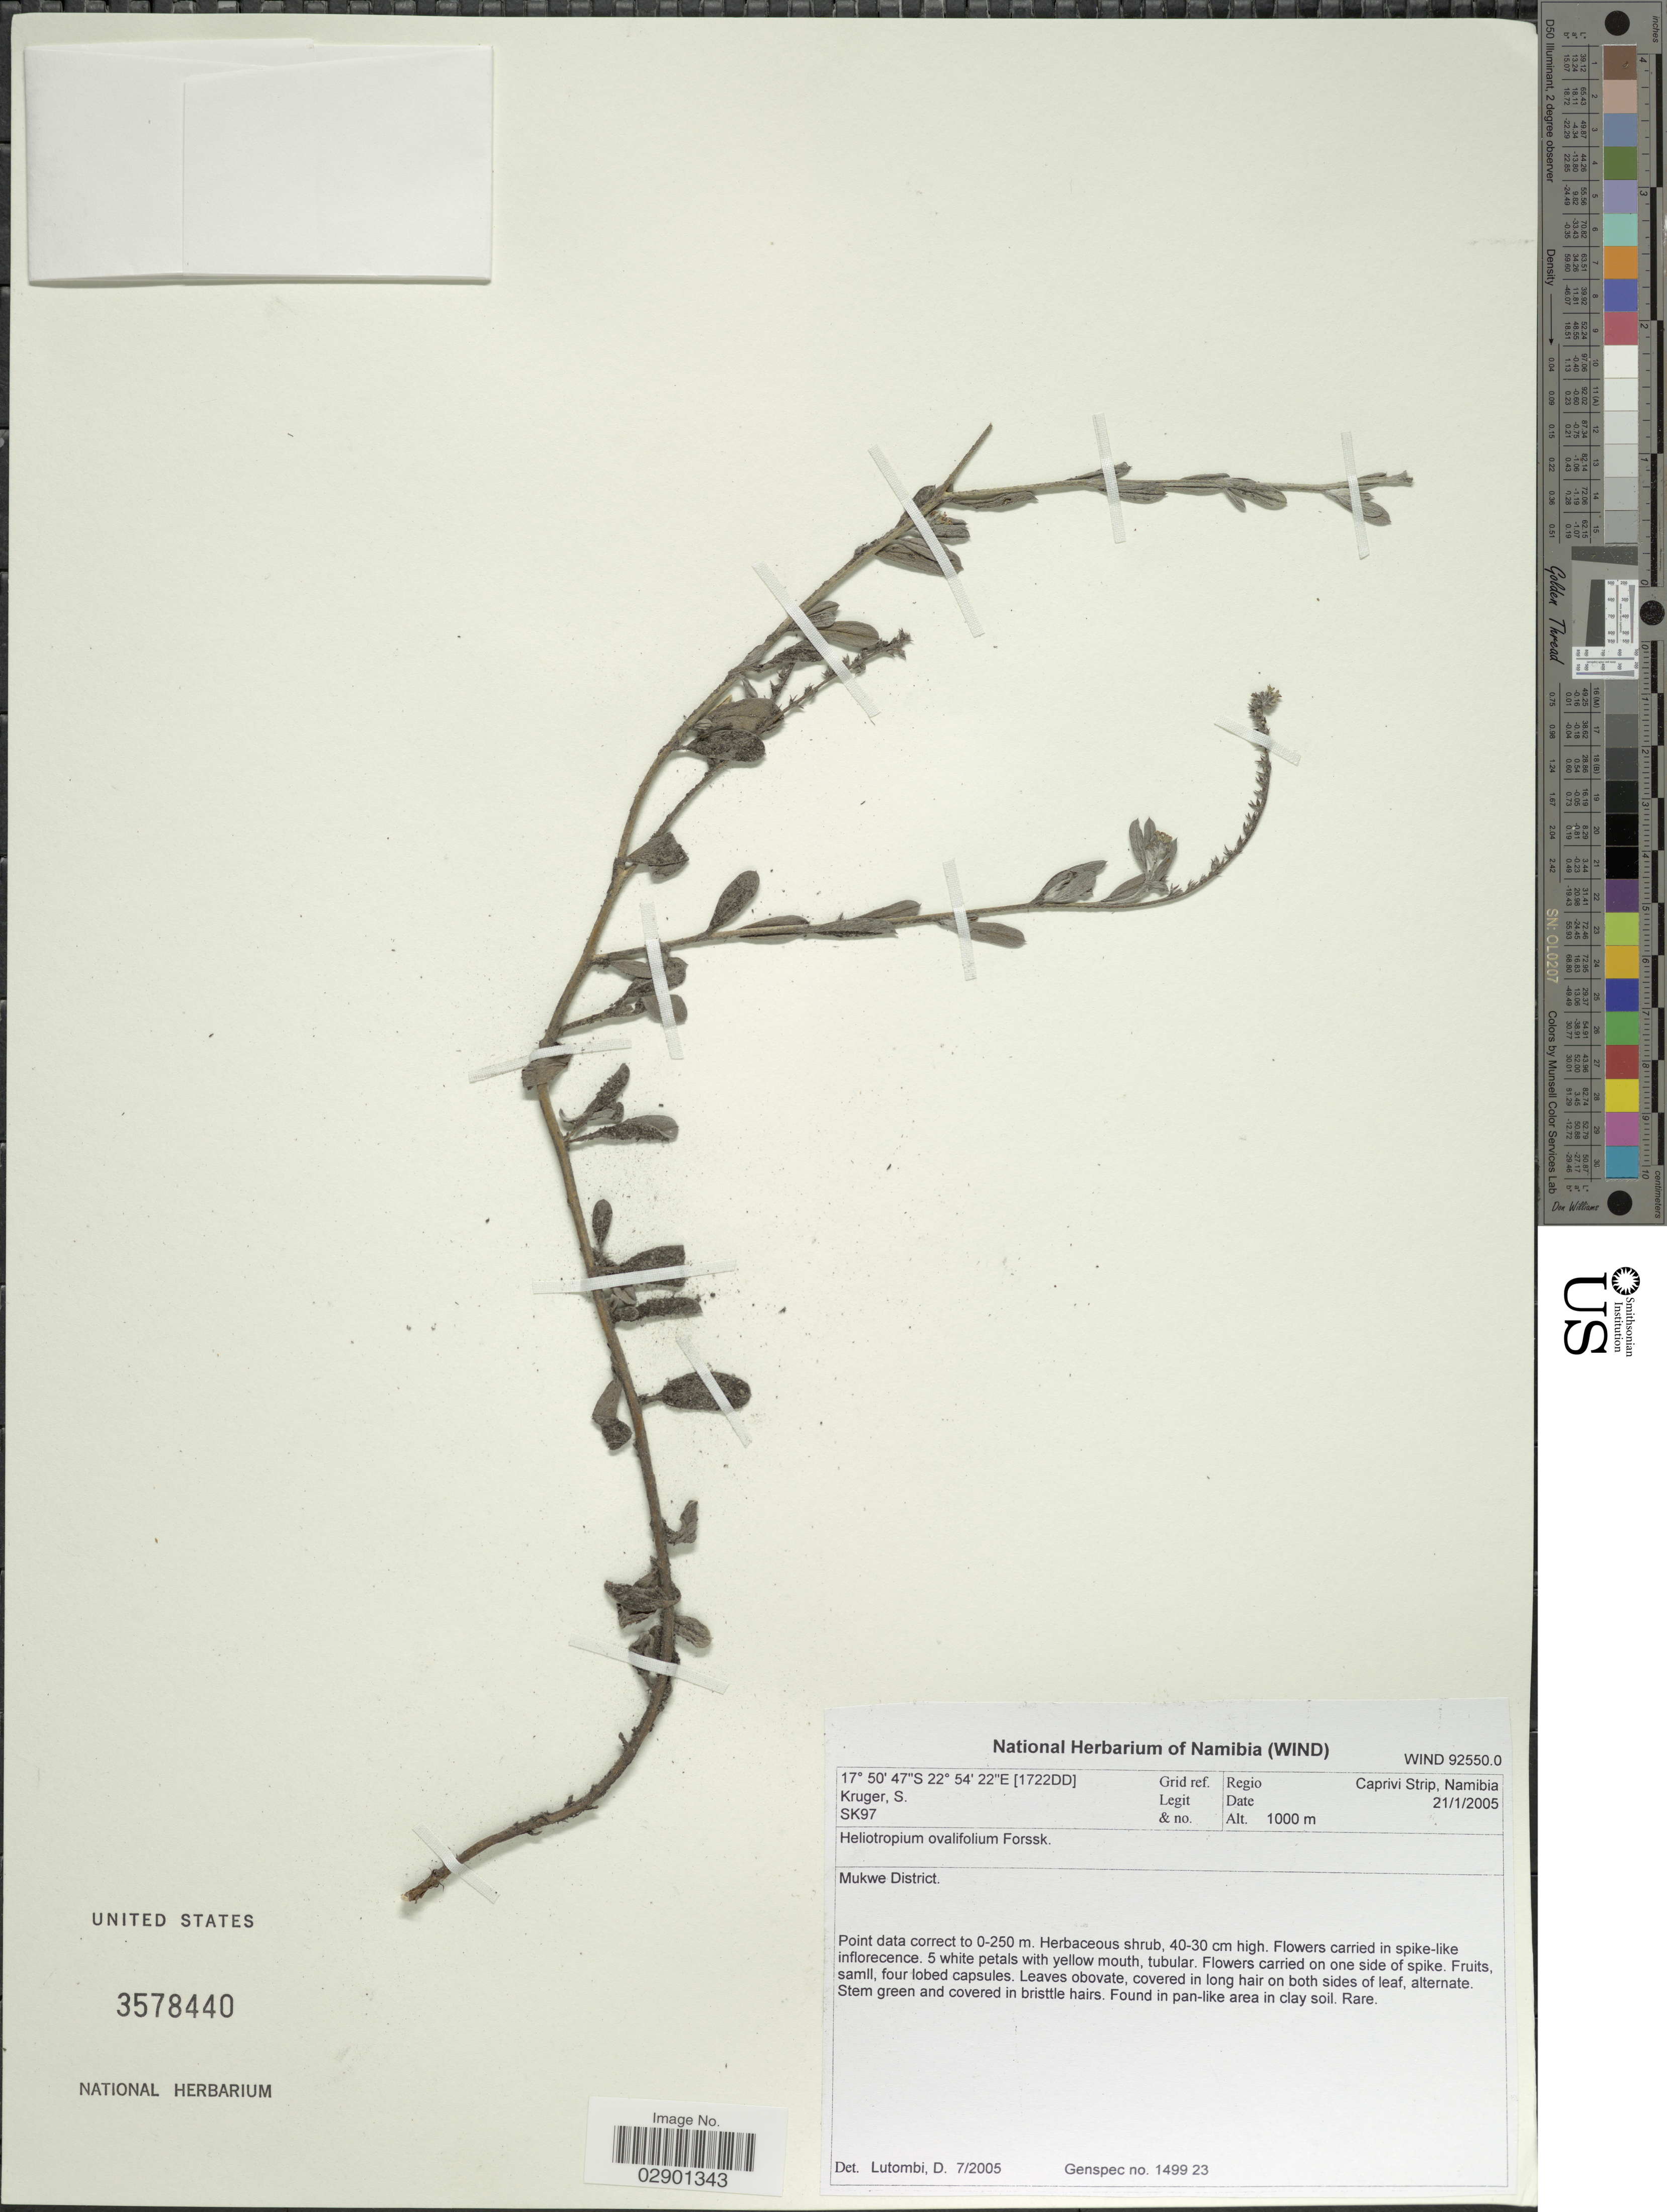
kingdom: Plantae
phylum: Tracheophyta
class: Magnoliopsida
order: Boraginales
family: Heliotropiaceae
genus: Heliotropium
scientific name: Heliotropium ovalifolium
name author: Forssk.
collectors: S. Kruger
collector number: SK97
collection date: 2005-01-21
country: Namibia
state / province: Caprivi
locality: [1722DD] Grid ref. Regio Caprivi Strip. Mukwe District.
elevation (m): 1000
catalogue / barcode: US 3578440